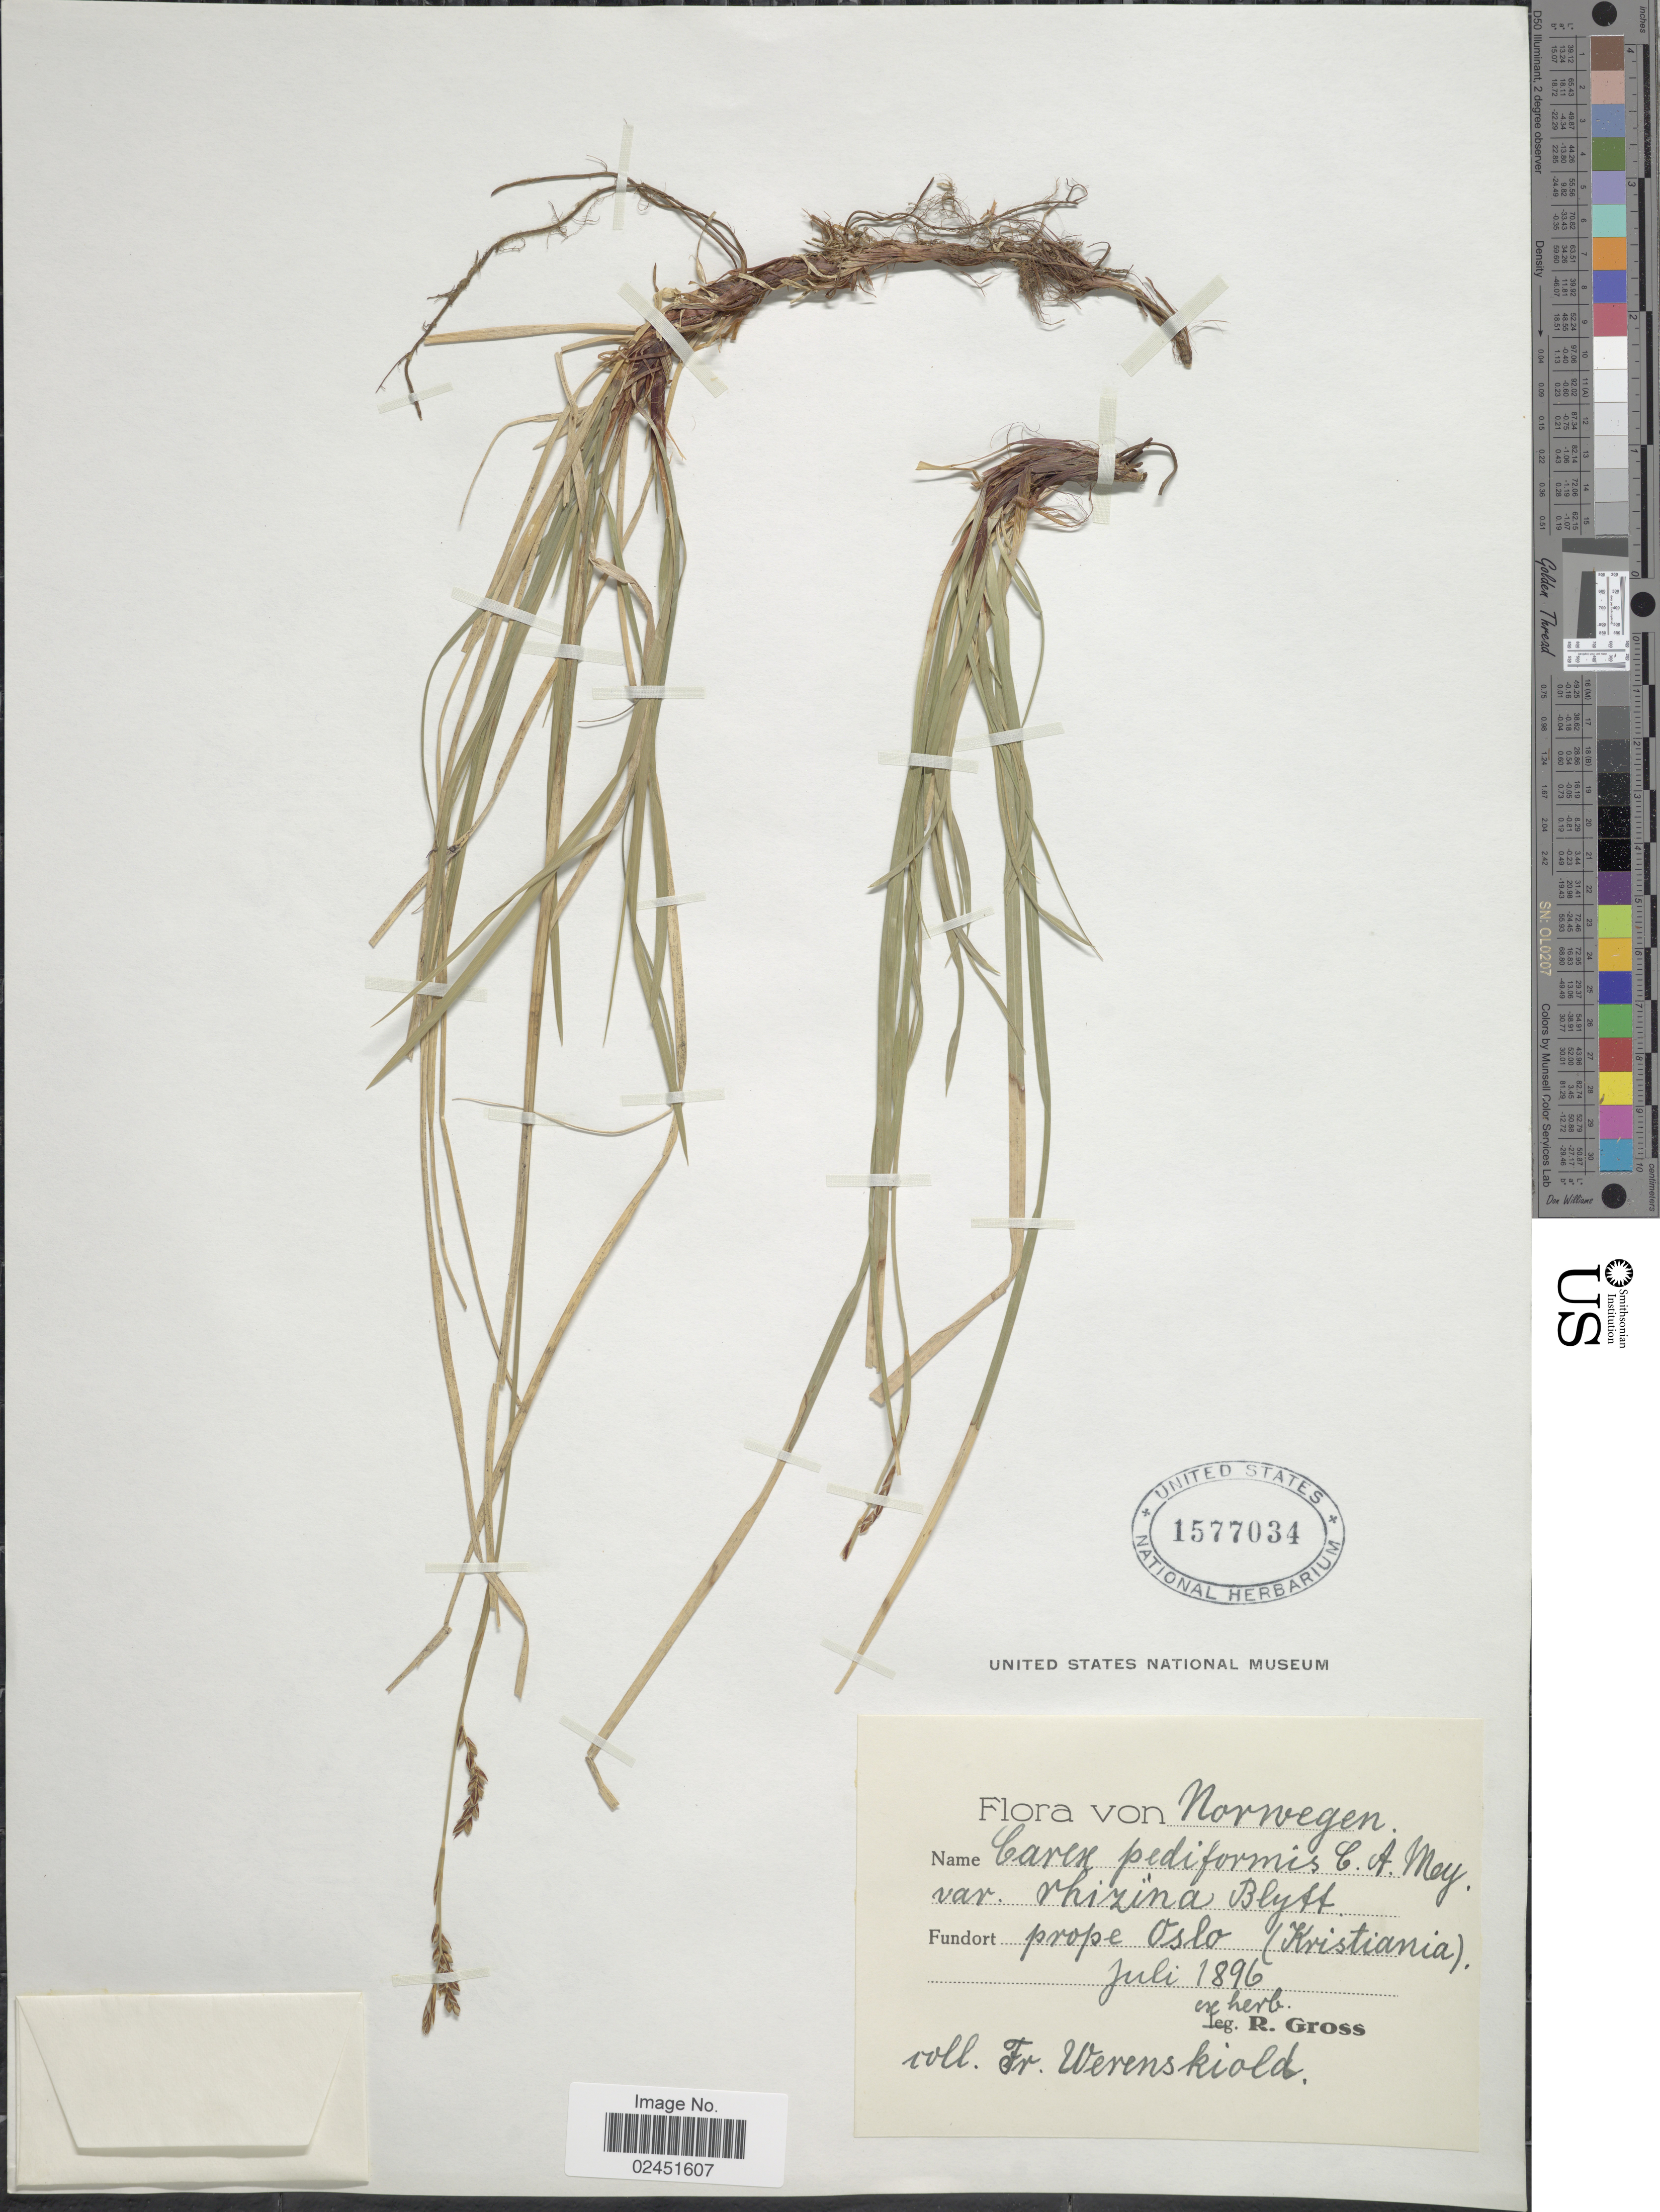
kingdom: Plantae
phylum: Tracheophyta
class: Liliopsida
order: Poales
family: Cyperaceae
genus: Carex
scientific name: Carex pediformis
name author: C.A. Mey.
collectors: Werenskiold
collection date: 1896-07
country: Norway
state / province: Oslo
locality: Prope Oslo (Kristiania)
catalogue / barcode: US 1577034